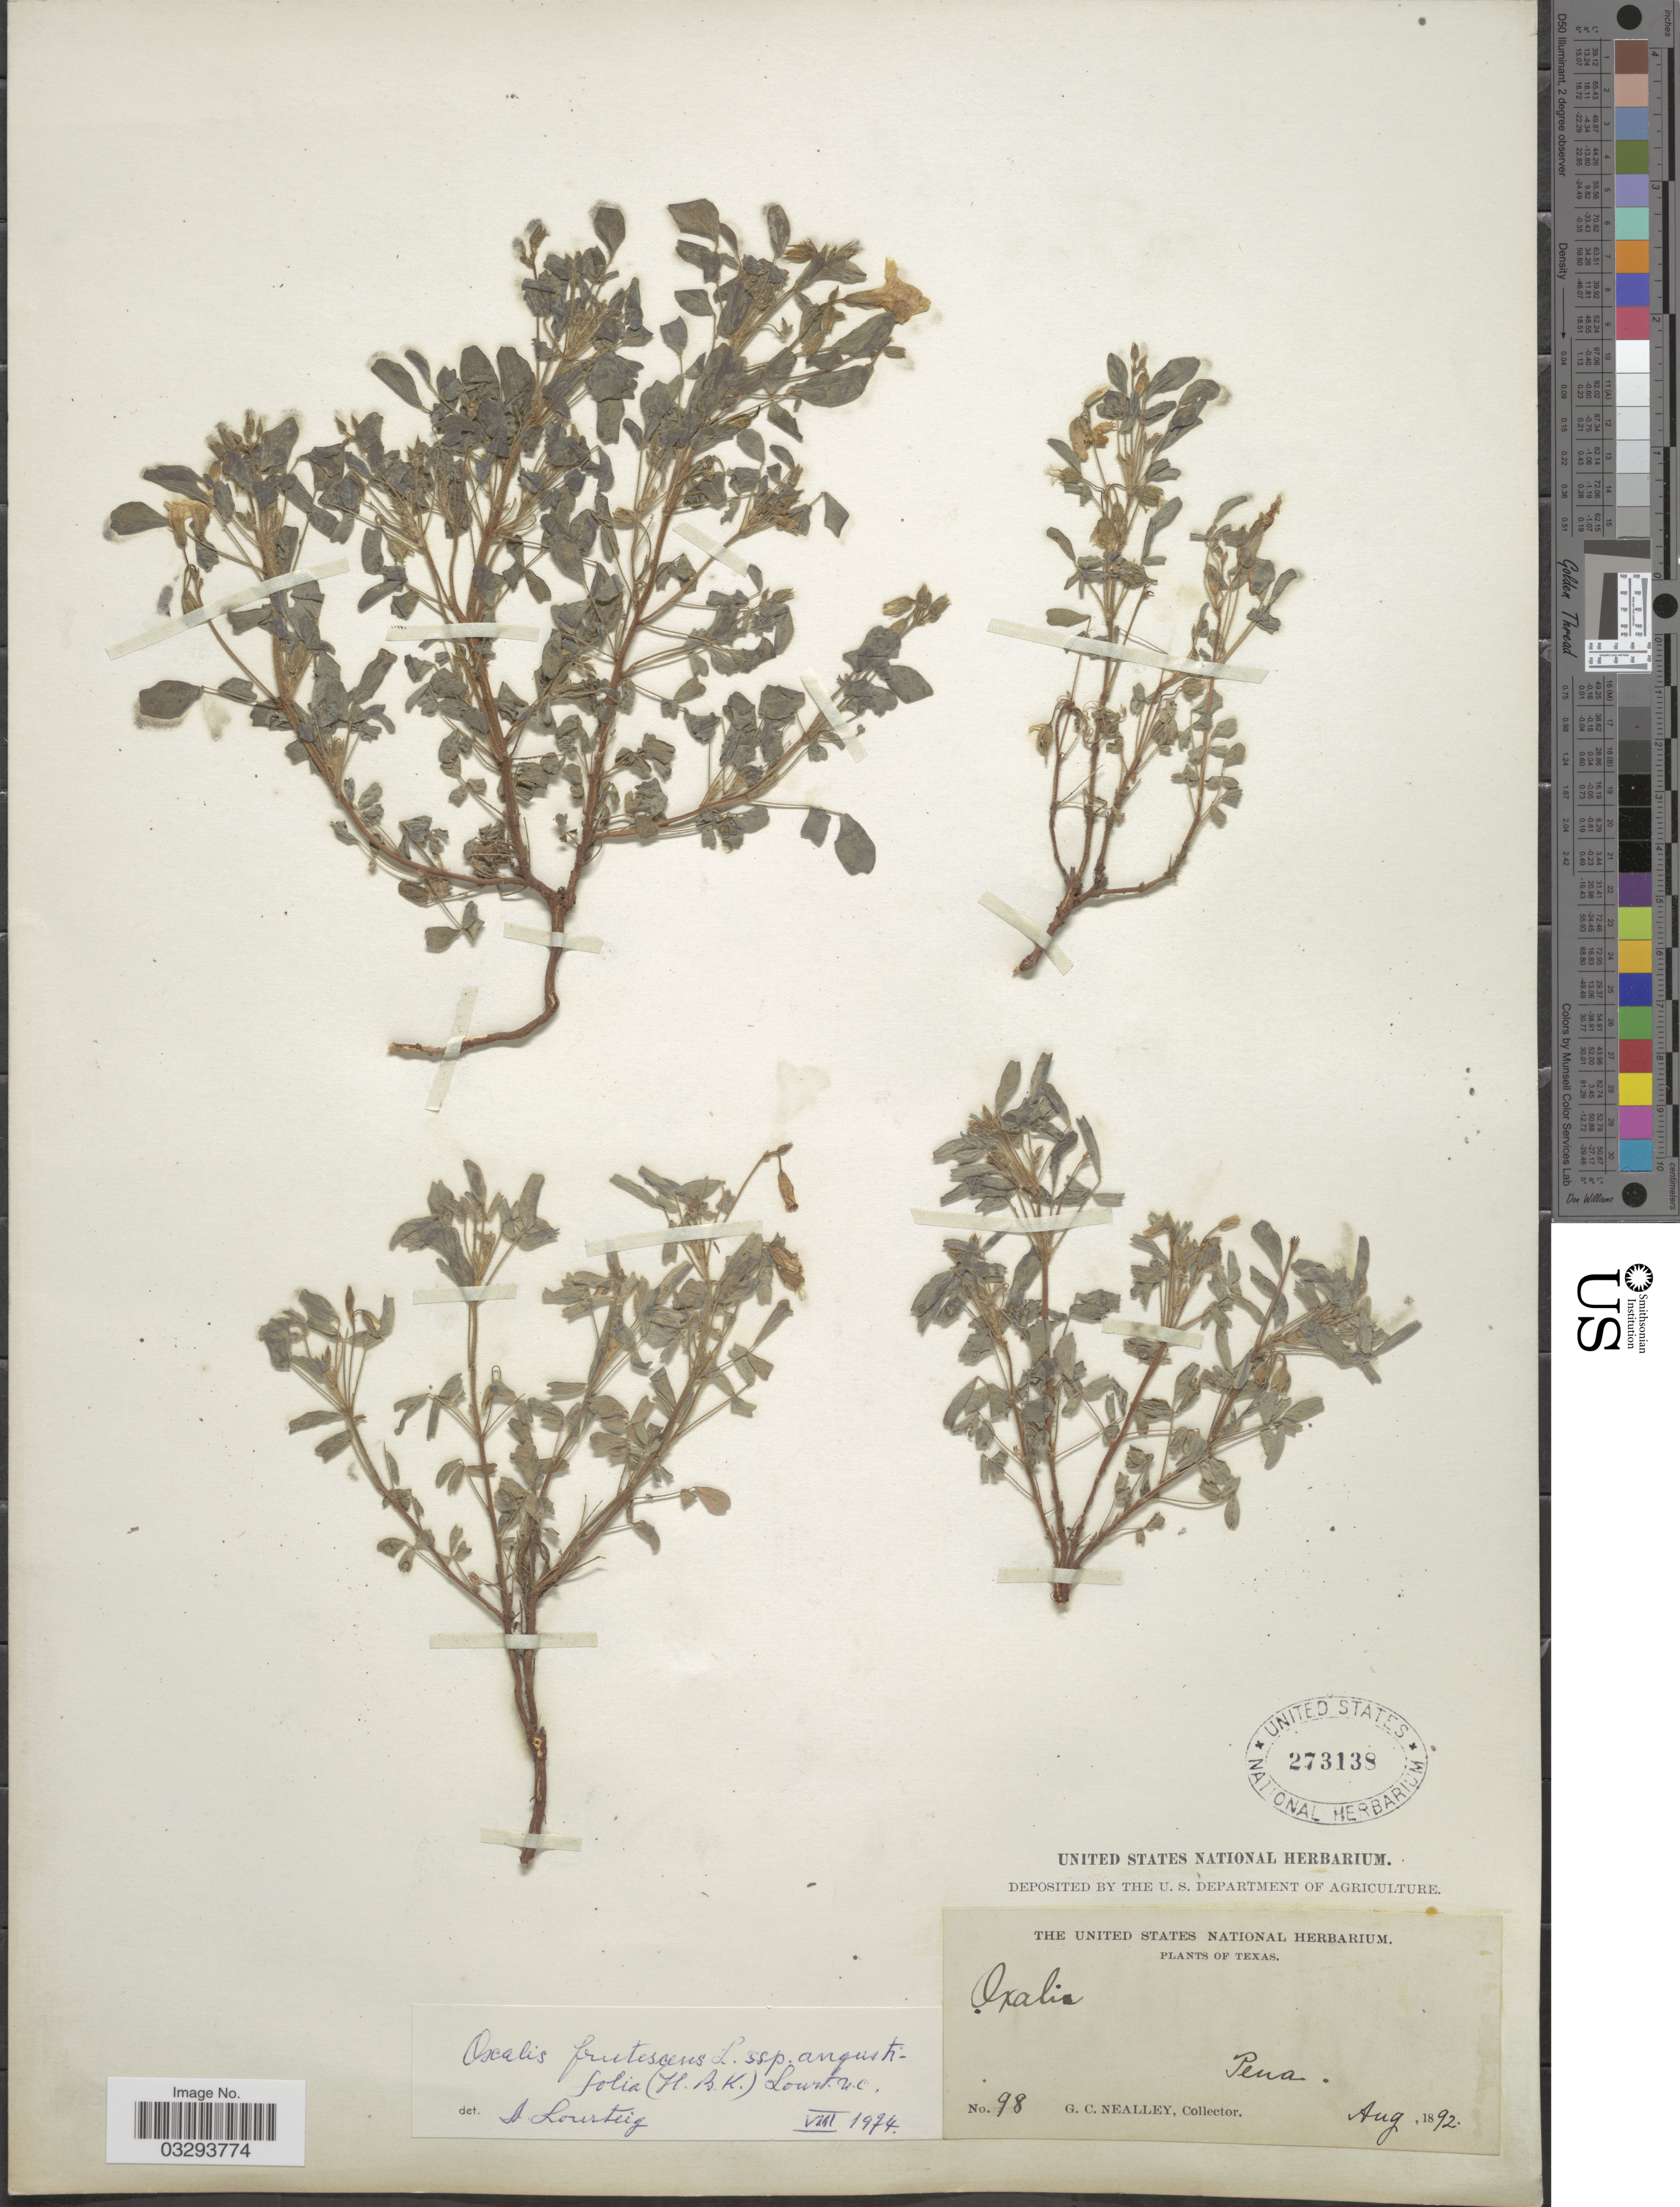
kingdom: Plantae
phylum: Tracheophyta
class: Magnoliopsida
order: Oxalidales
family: Oxalidaceae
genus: Oxalis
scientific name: Oxalis frutescens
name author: L.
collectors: G. C. Nealley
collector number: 98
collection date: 1892-08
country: United States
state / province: Texas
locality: Pena.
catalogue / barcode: US 273138